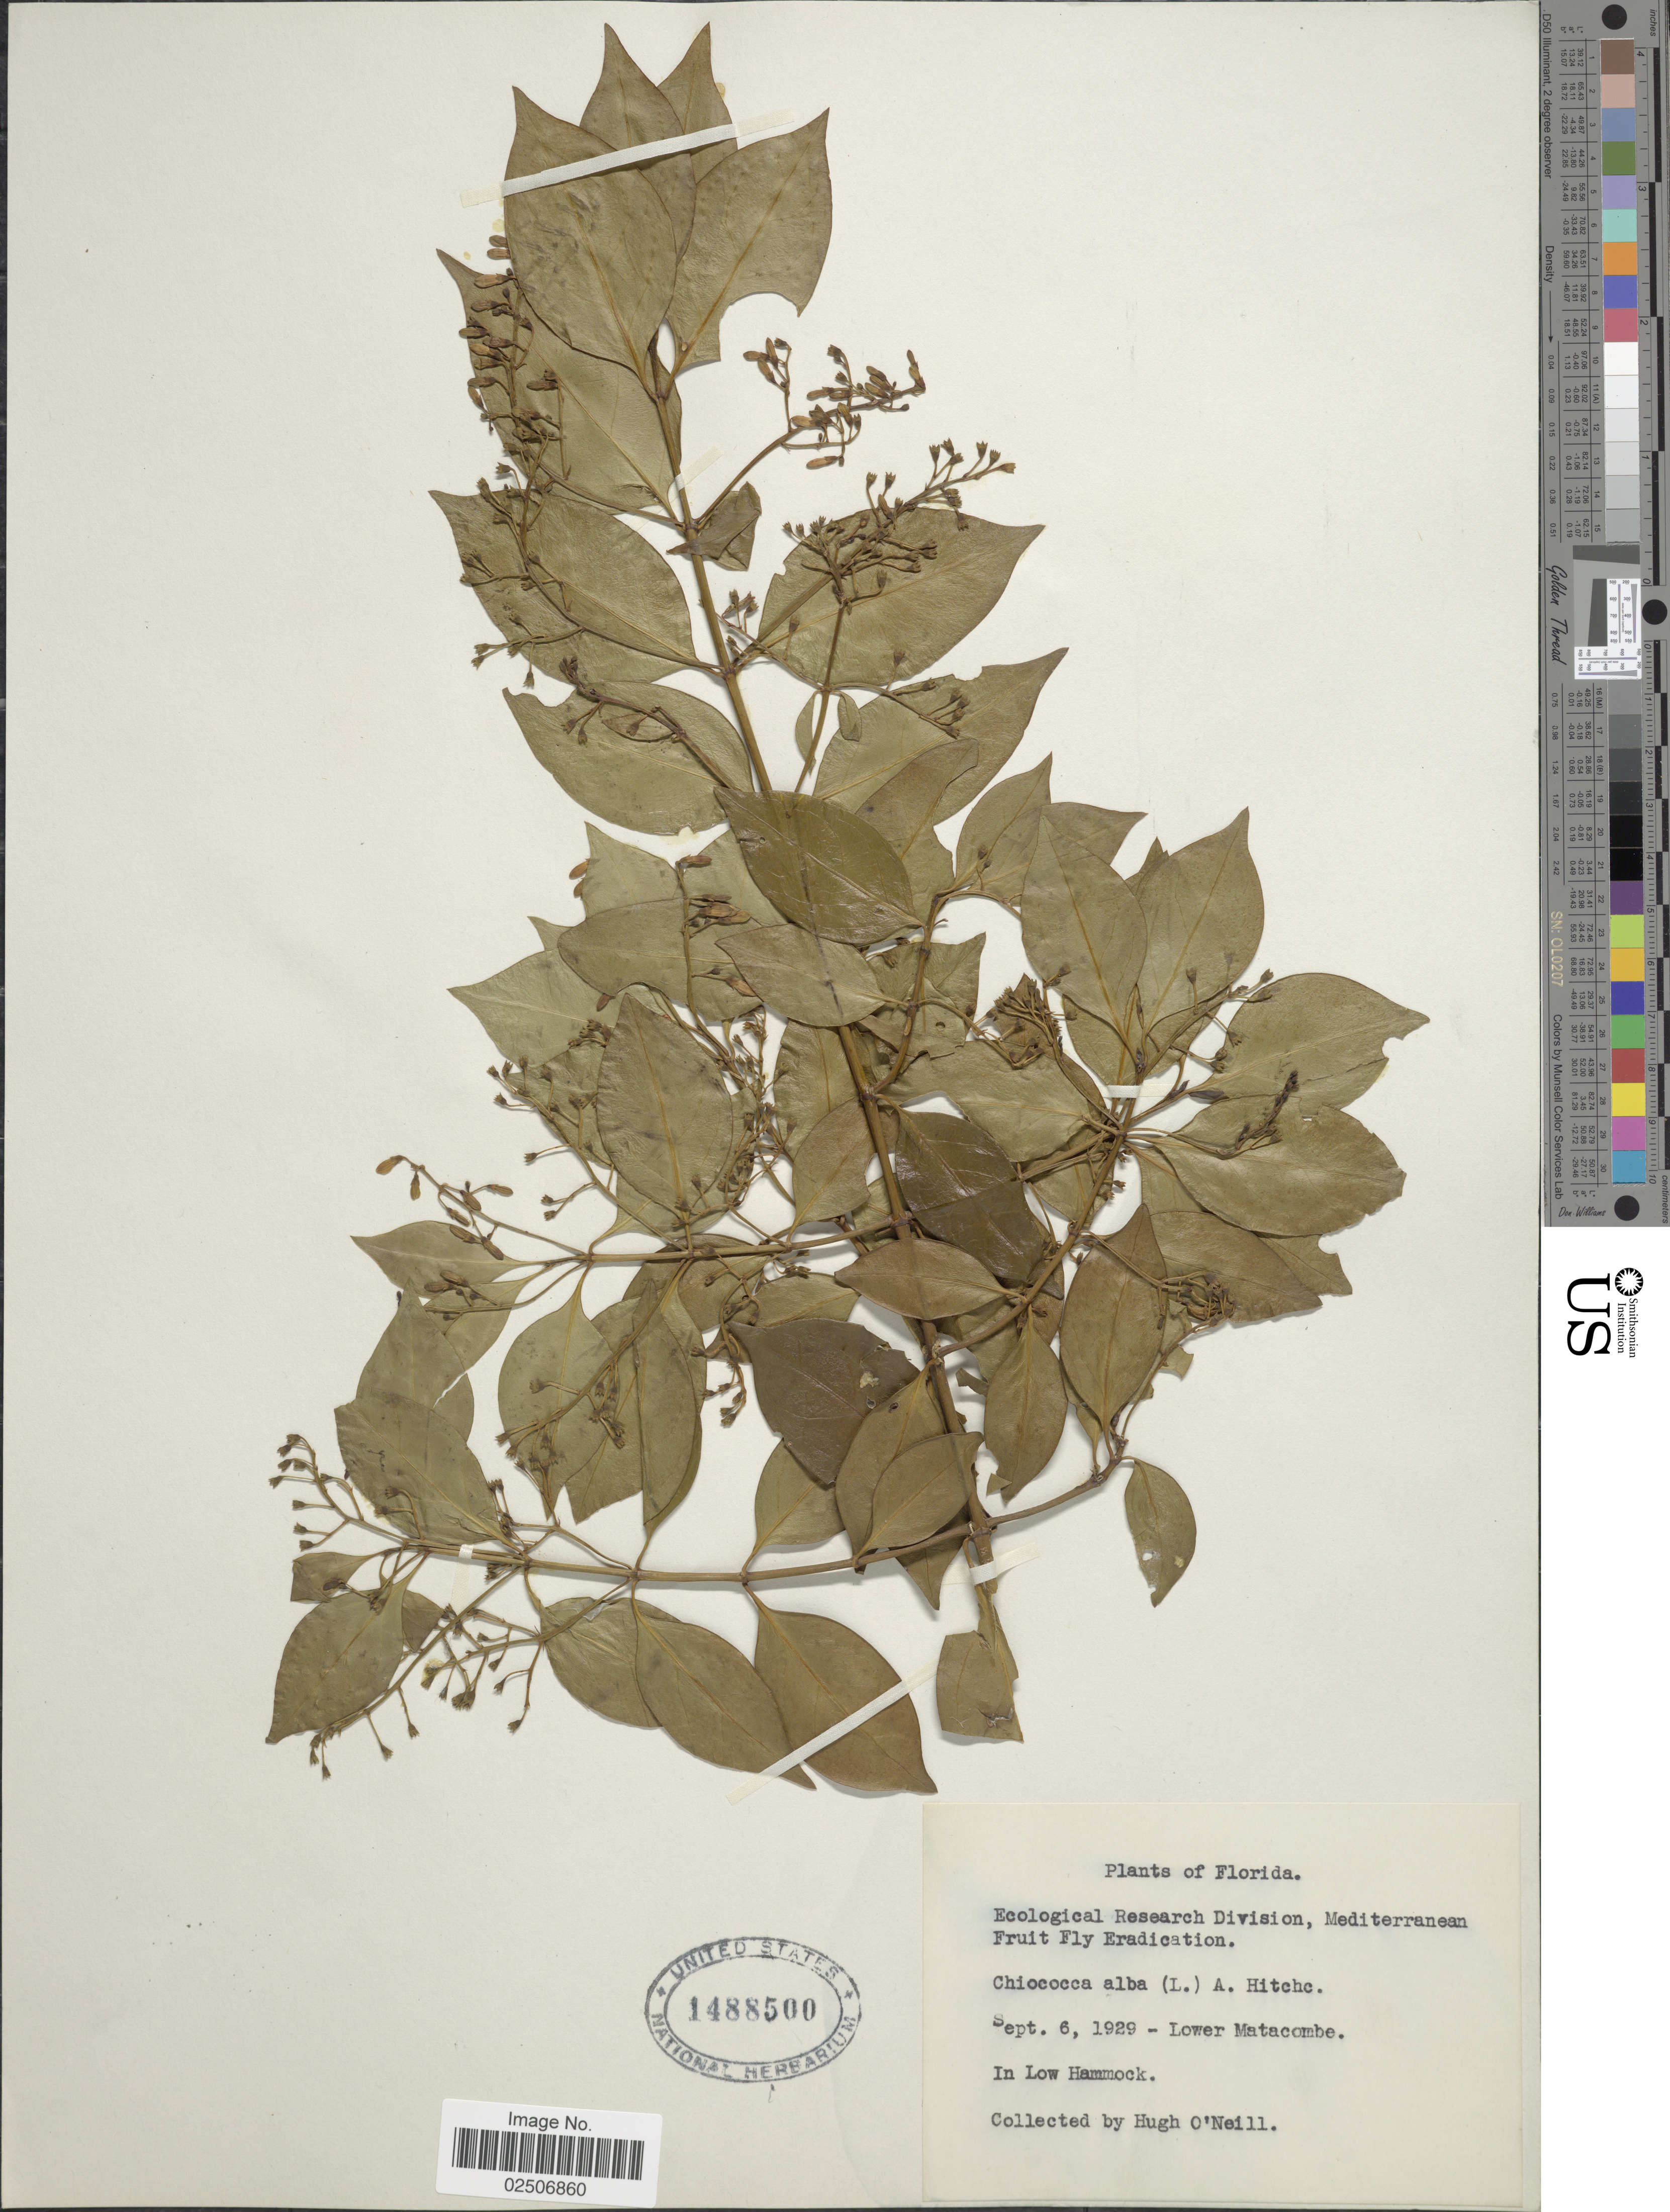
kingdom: Plantae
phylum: Tracheophyta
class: Magnoliopsida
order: Gentianales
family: Rubiaceae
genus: Chiococca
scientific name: Chiococca alba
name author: (L.) Hitchc.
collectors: H. O'Neill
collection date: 1929-09-06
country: United States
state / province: Florida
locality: Lower Matacombe, in Low Hammock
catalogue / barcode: US 1488500